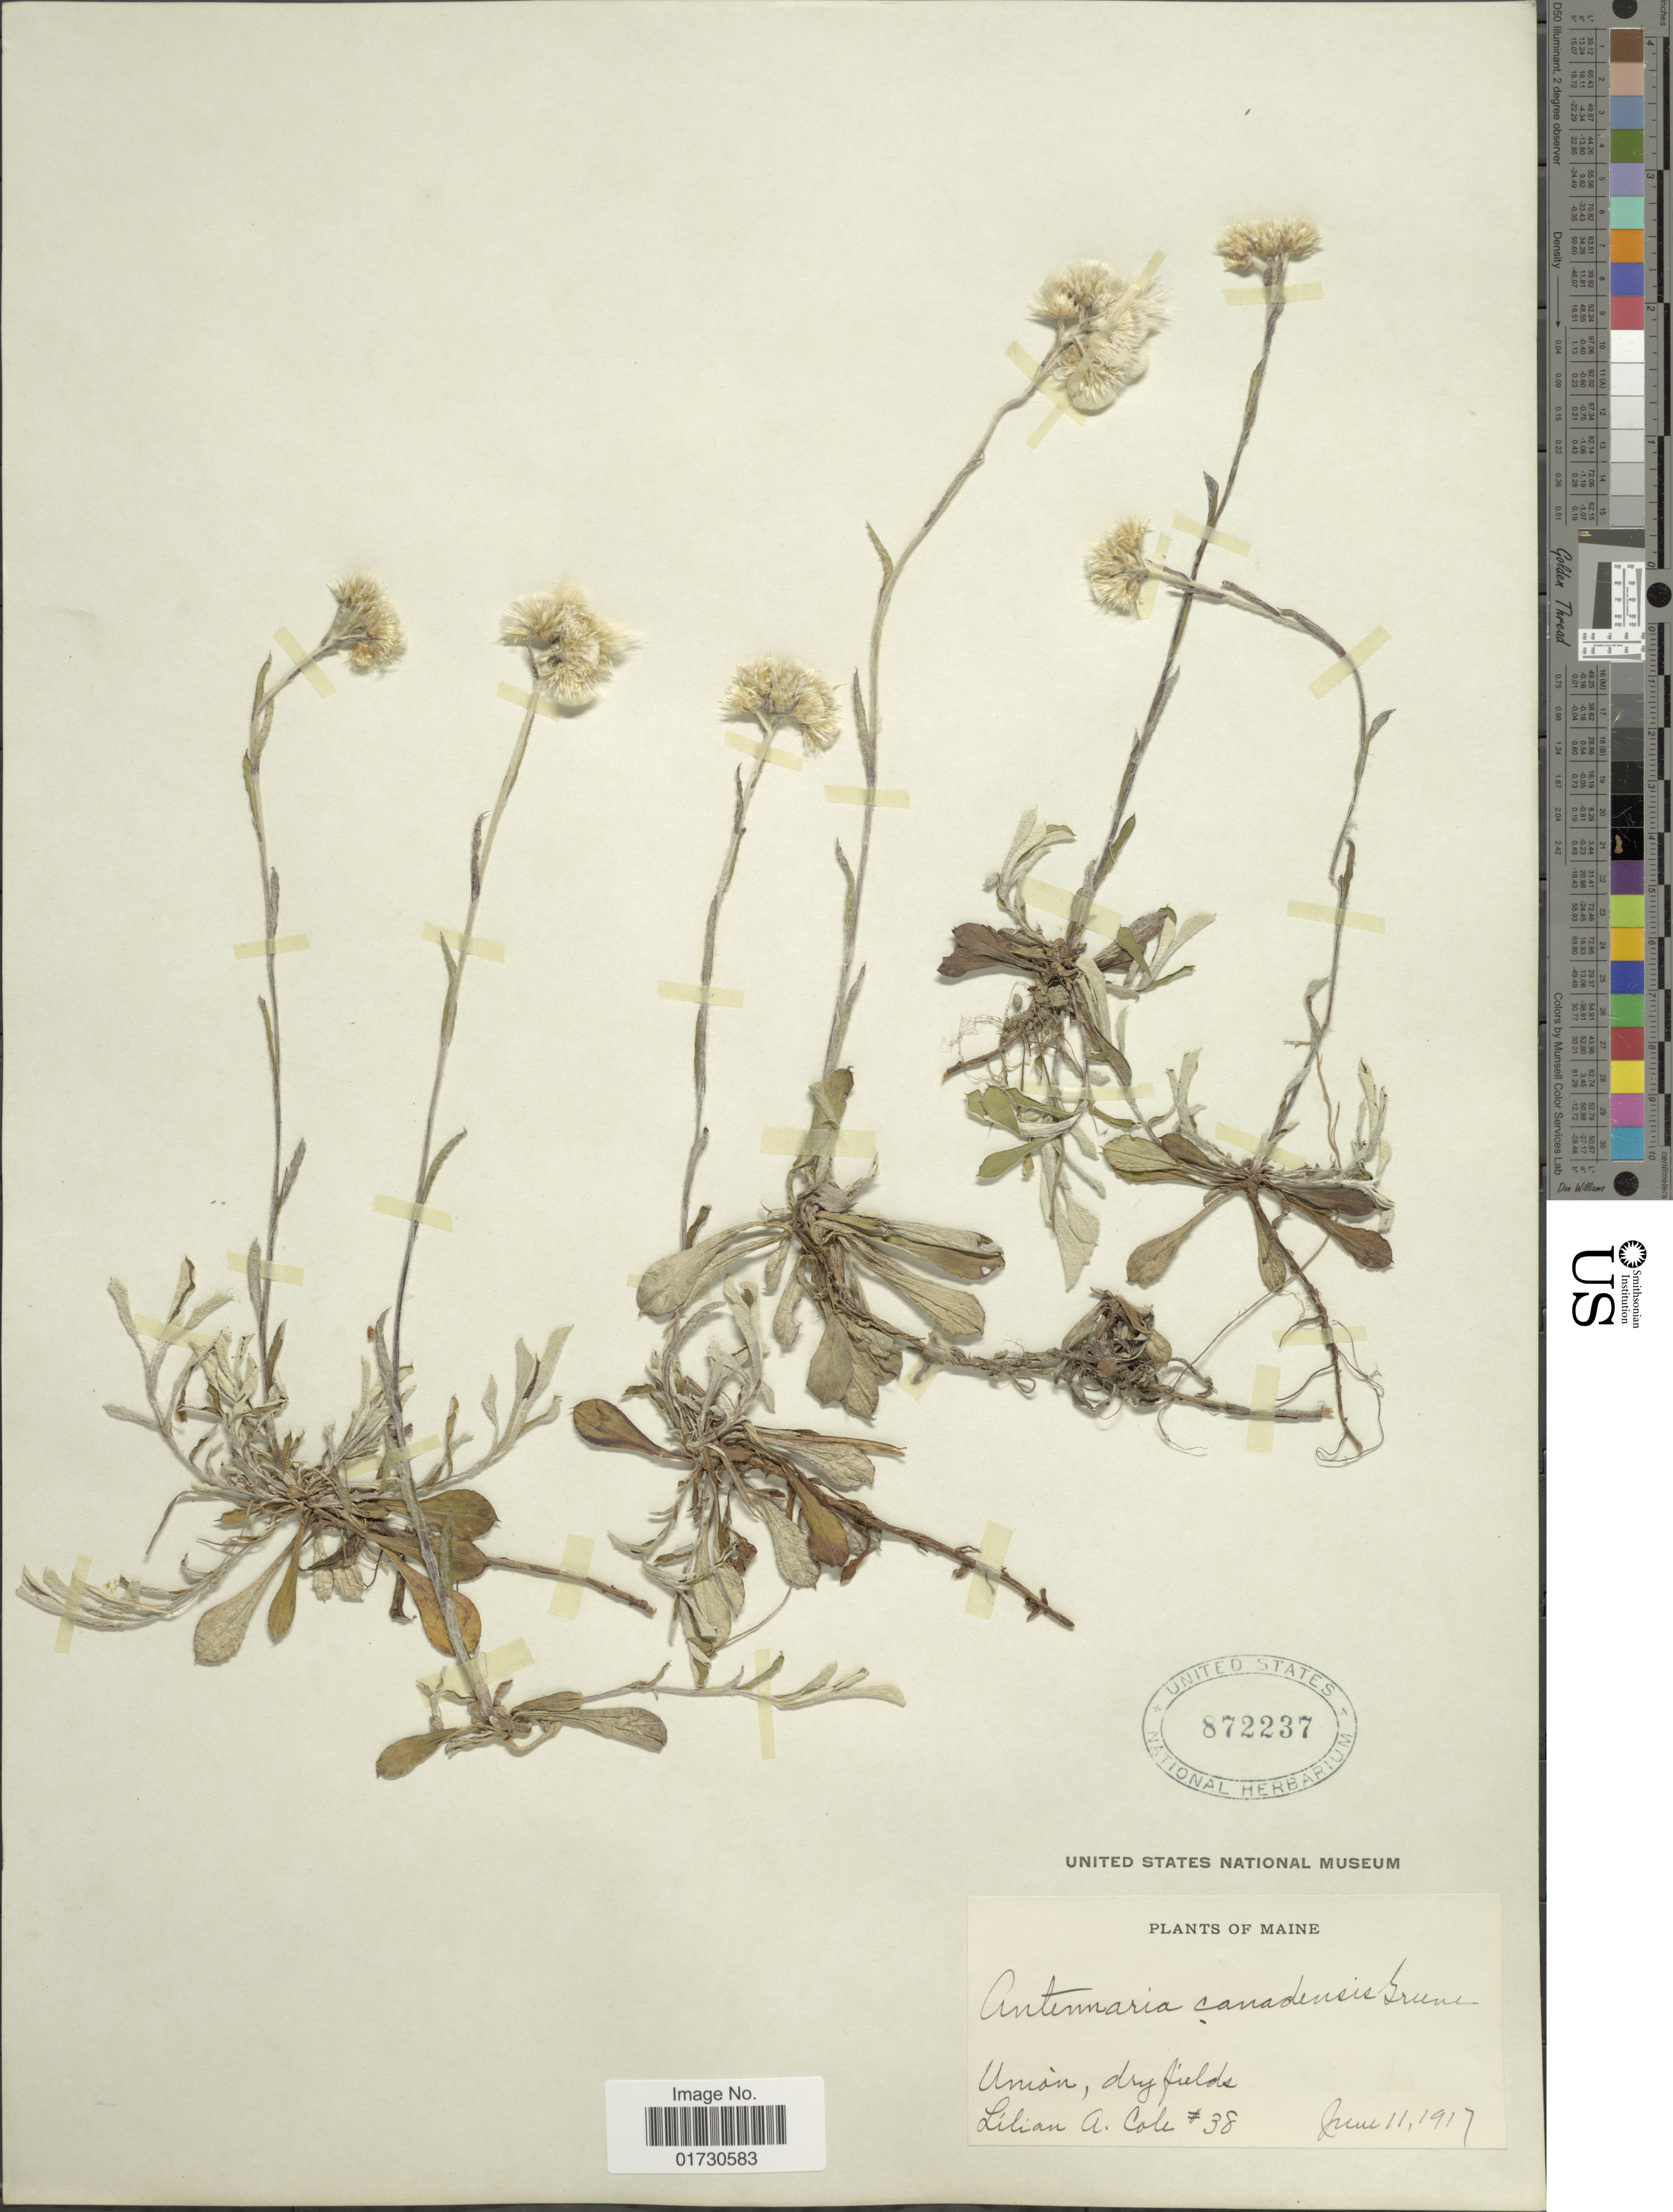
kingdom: Plantae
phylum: Tracheophyta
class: Magnoliopsida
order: Asterales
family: Asteraceae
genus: Antennaria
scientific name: Antennaria canadensis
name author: Greene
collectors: L. A. Cole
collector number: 38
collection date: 1917-06-11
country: United States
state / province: Maine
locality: Union, dry fields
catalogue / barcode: US 872237